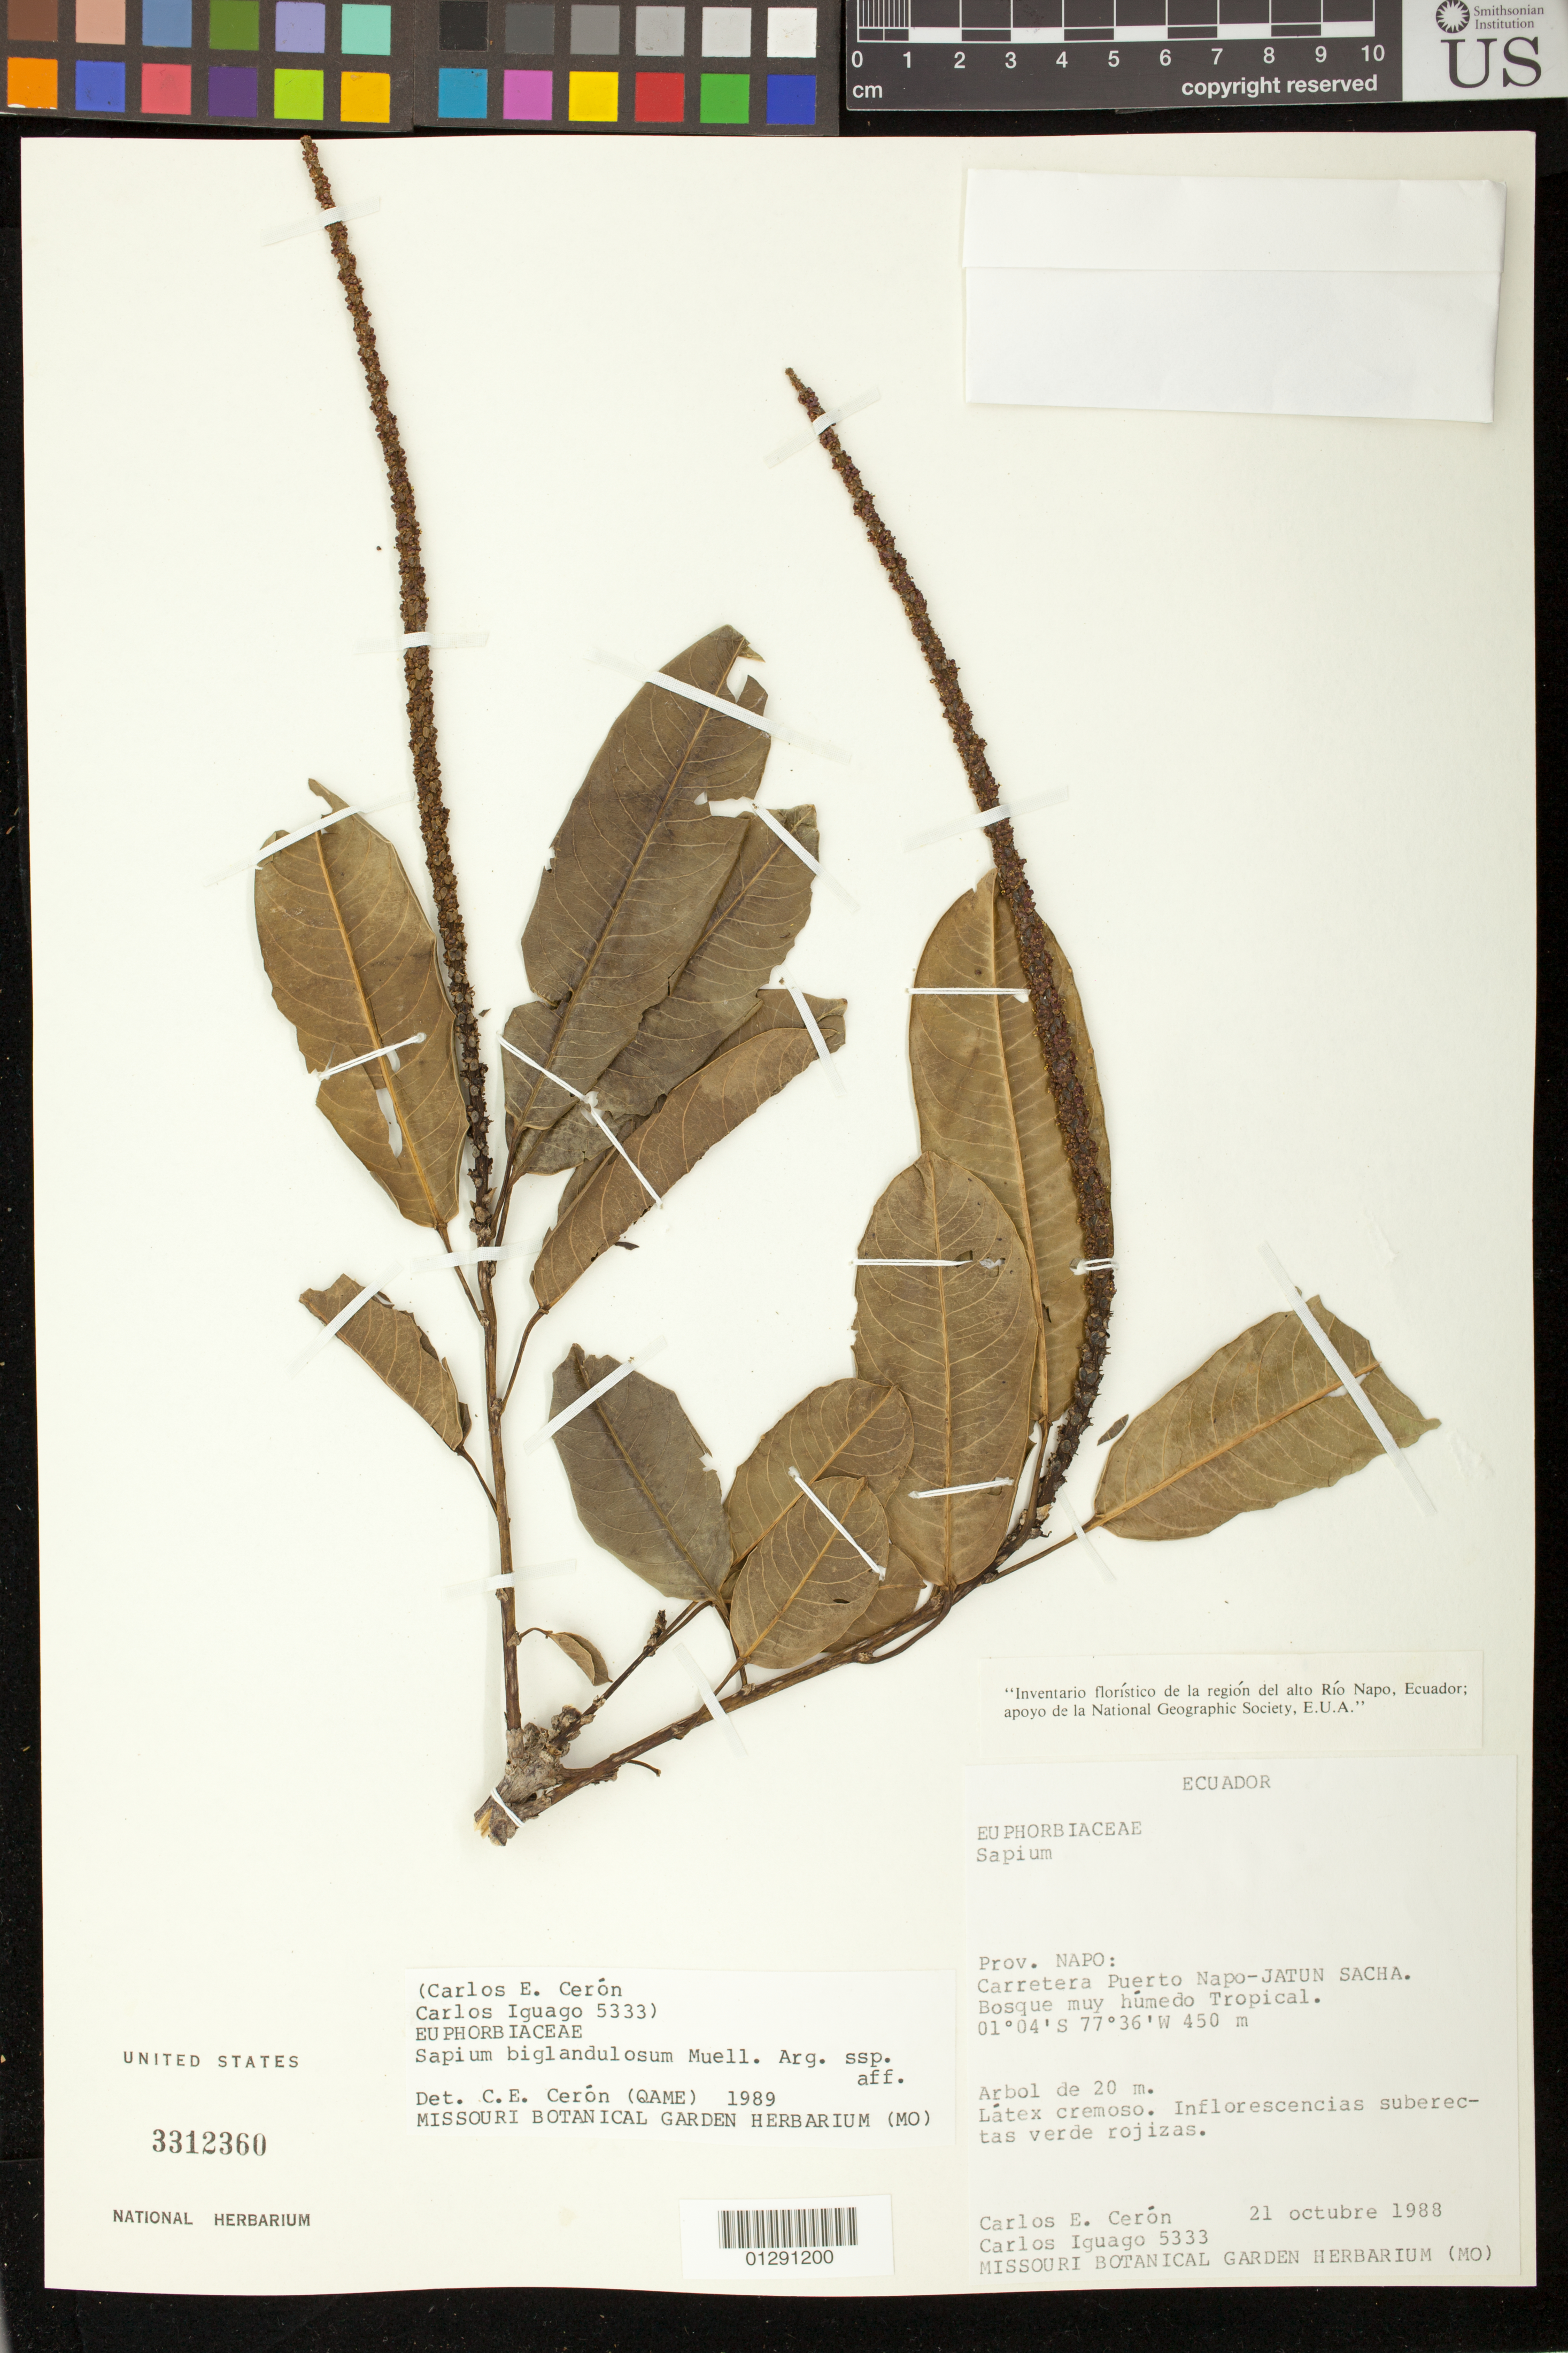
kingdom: Plantae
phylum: Tracheophyta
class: Magnoliopsida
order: Malpighiales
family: Euphorbiaceae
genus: Sapium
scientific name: Sapium glandulatum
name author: (Vell.) Pax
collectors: C. Iguago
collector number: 5333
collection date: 1988-10-21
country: Ecuador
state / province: Napo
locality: Carretera Puerto Napo-Jatun Sacha.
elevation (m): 450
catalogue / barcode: US 3312360